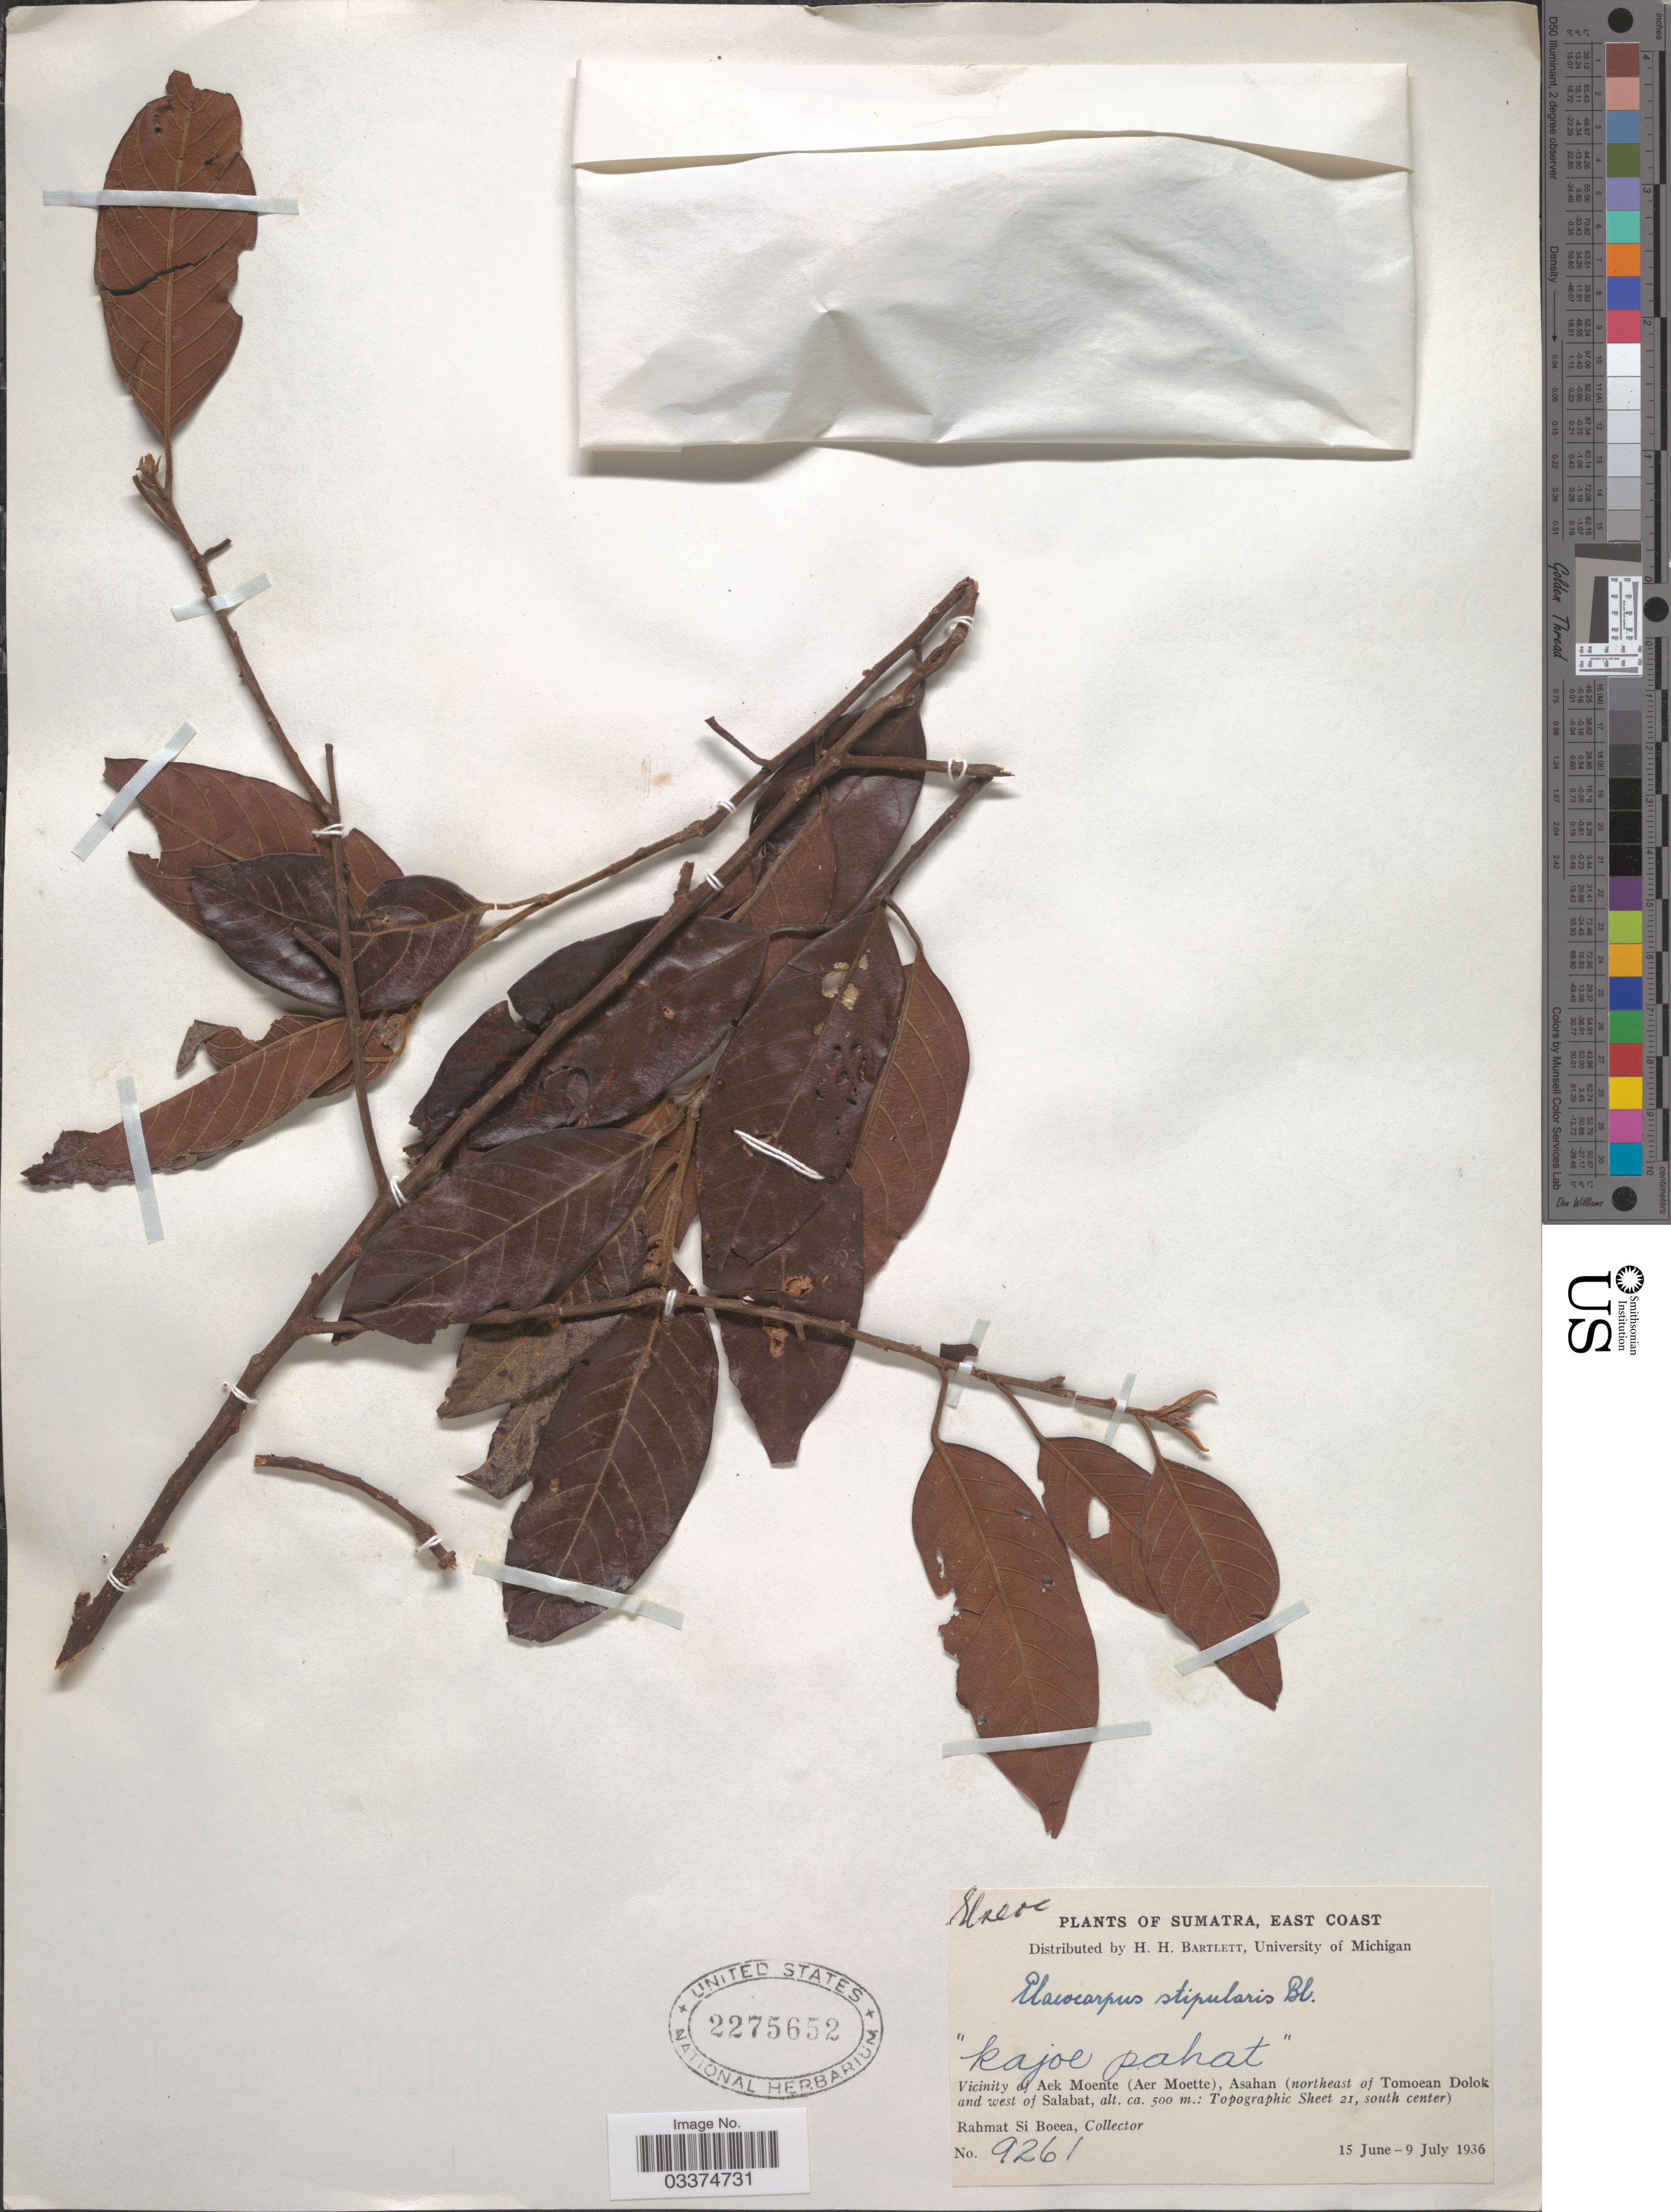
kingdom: Plantae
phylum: Tracheophyta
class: Magnoliopsida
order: Oxalidales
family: Elaeocarpaceae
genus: Elaeocarpus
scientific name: Elaeocarpus stipularis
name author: Blume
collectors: Rahmat Si Boeea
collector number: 9261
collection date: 1936-06-15/1936-07-09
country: Indonesia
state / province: Sumatra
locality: East Coast. Vicinity of Aek Moente (Aer Moette), Asahan (northeast of Tomoean Dolok and west of Salabat: Topographic Sheet 21, south center).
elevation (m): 500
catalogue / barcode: US 2275652